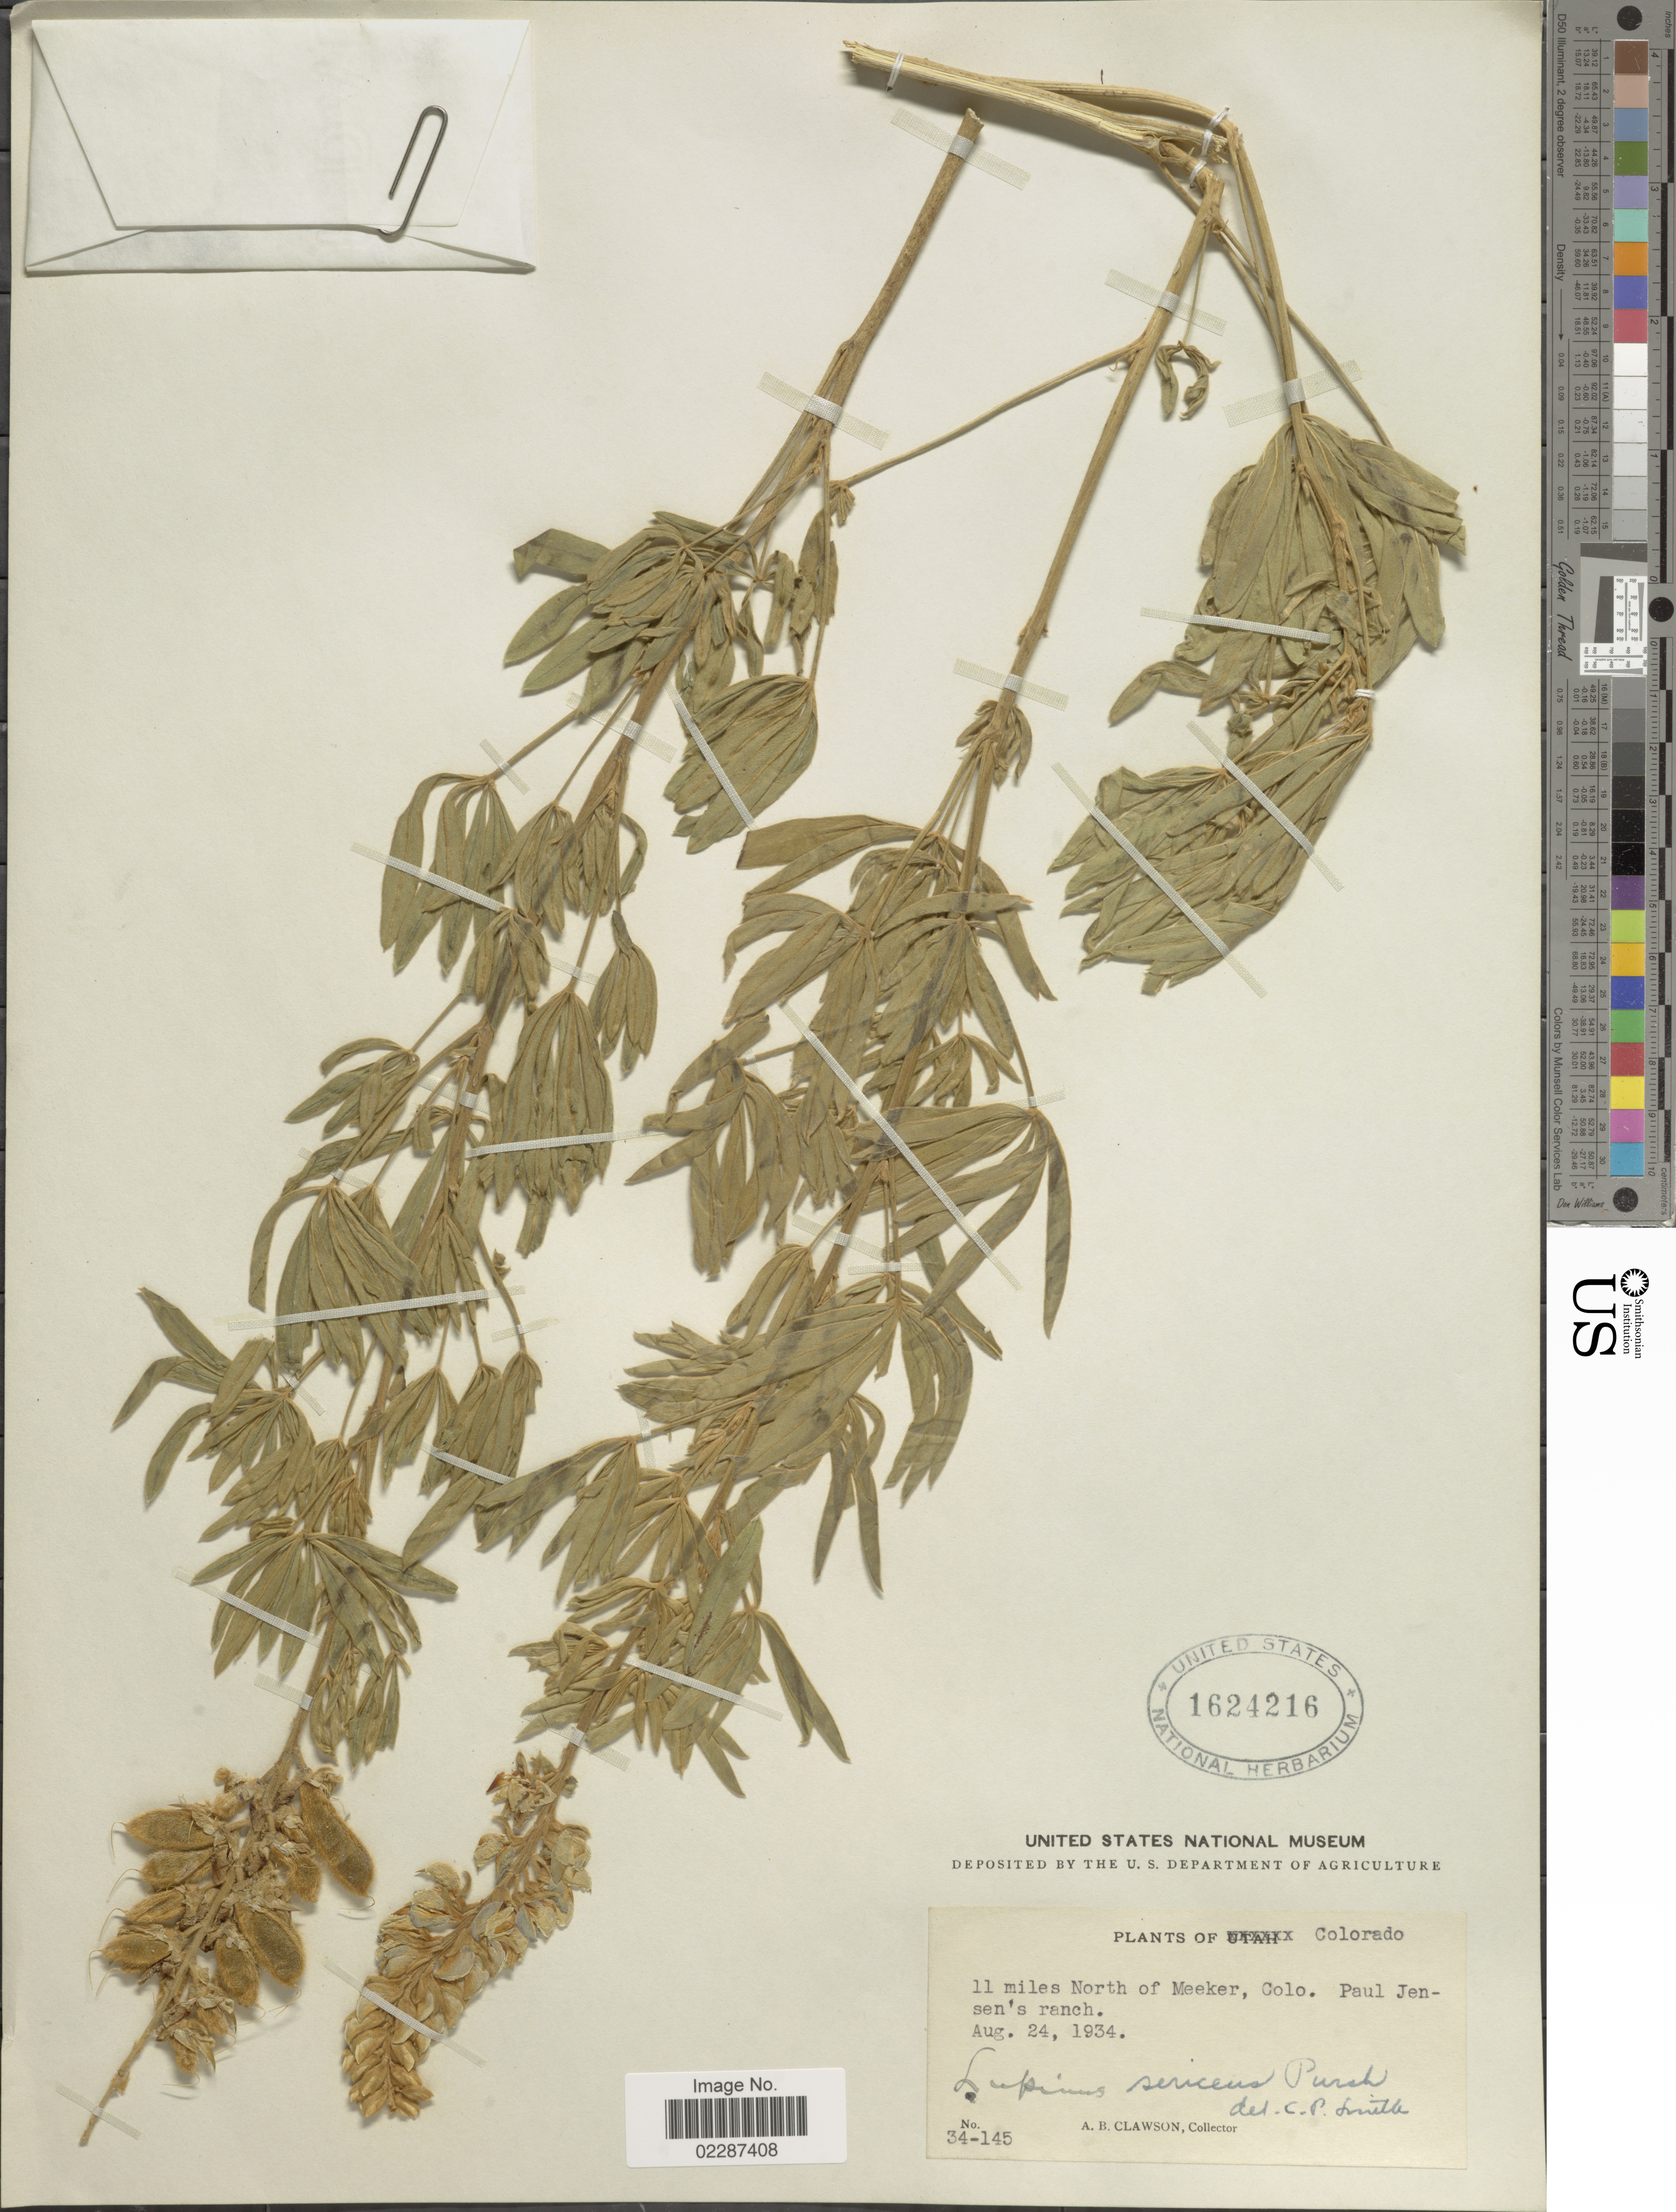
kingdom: Plantae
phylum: Tracheophyta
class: Magnoliopsida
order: Fabales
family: Fabaceae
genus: Lupinus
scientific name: Lupinus sericeus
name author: Pursh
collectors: A. Clawson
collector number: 34-145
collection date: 1934-08-24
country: United States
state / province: Colorado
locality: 11 miles North of Meeker, Colo. Paul Jensen's Ranch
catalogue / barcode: US 1624216